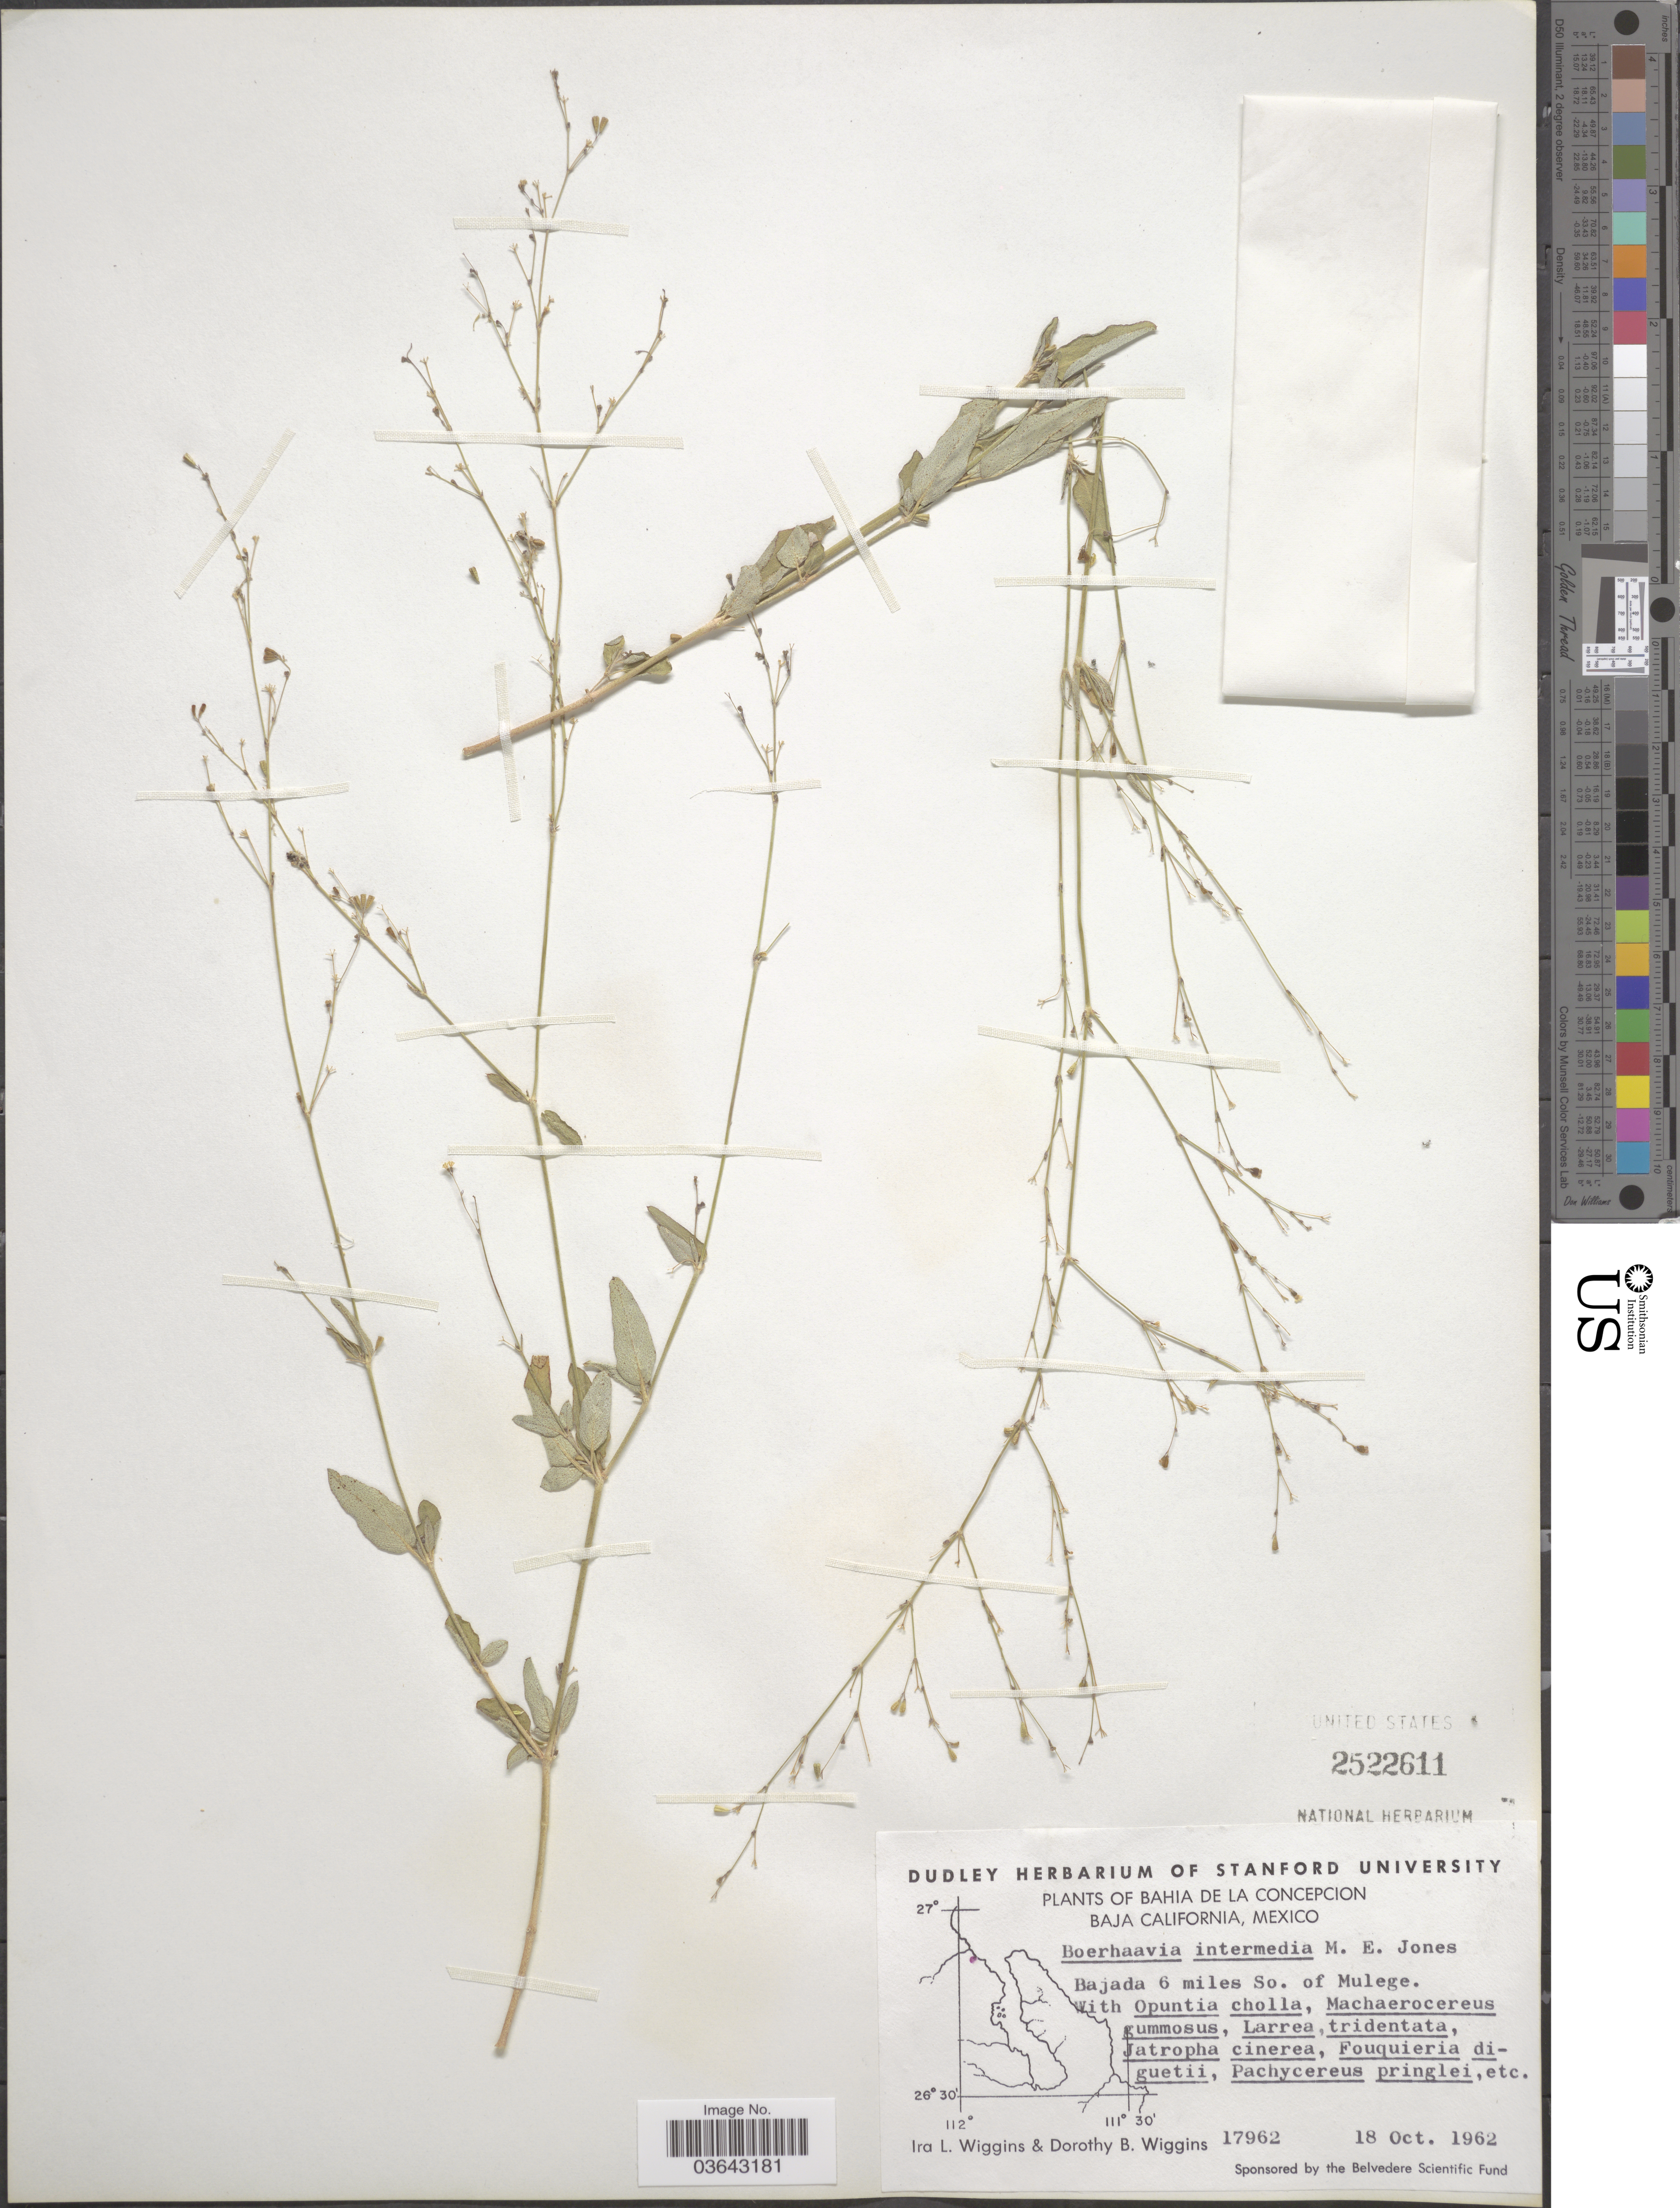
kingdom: Plantae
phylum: Tracheophyta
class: Magnoliopsida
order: Caryophyllales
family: Nyctaginaceae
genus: Boerhavia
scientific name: Boerhavia intermedia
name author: M.E. Jones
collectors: I. L. Wiggins & D. B. Wiggins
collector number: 17962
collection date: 1962-10-18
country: Mexico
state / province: Baja California Sur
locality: Bahia de la Concepcion. Bajada 6 miles So. of Mulege.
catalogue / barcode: US 2522611